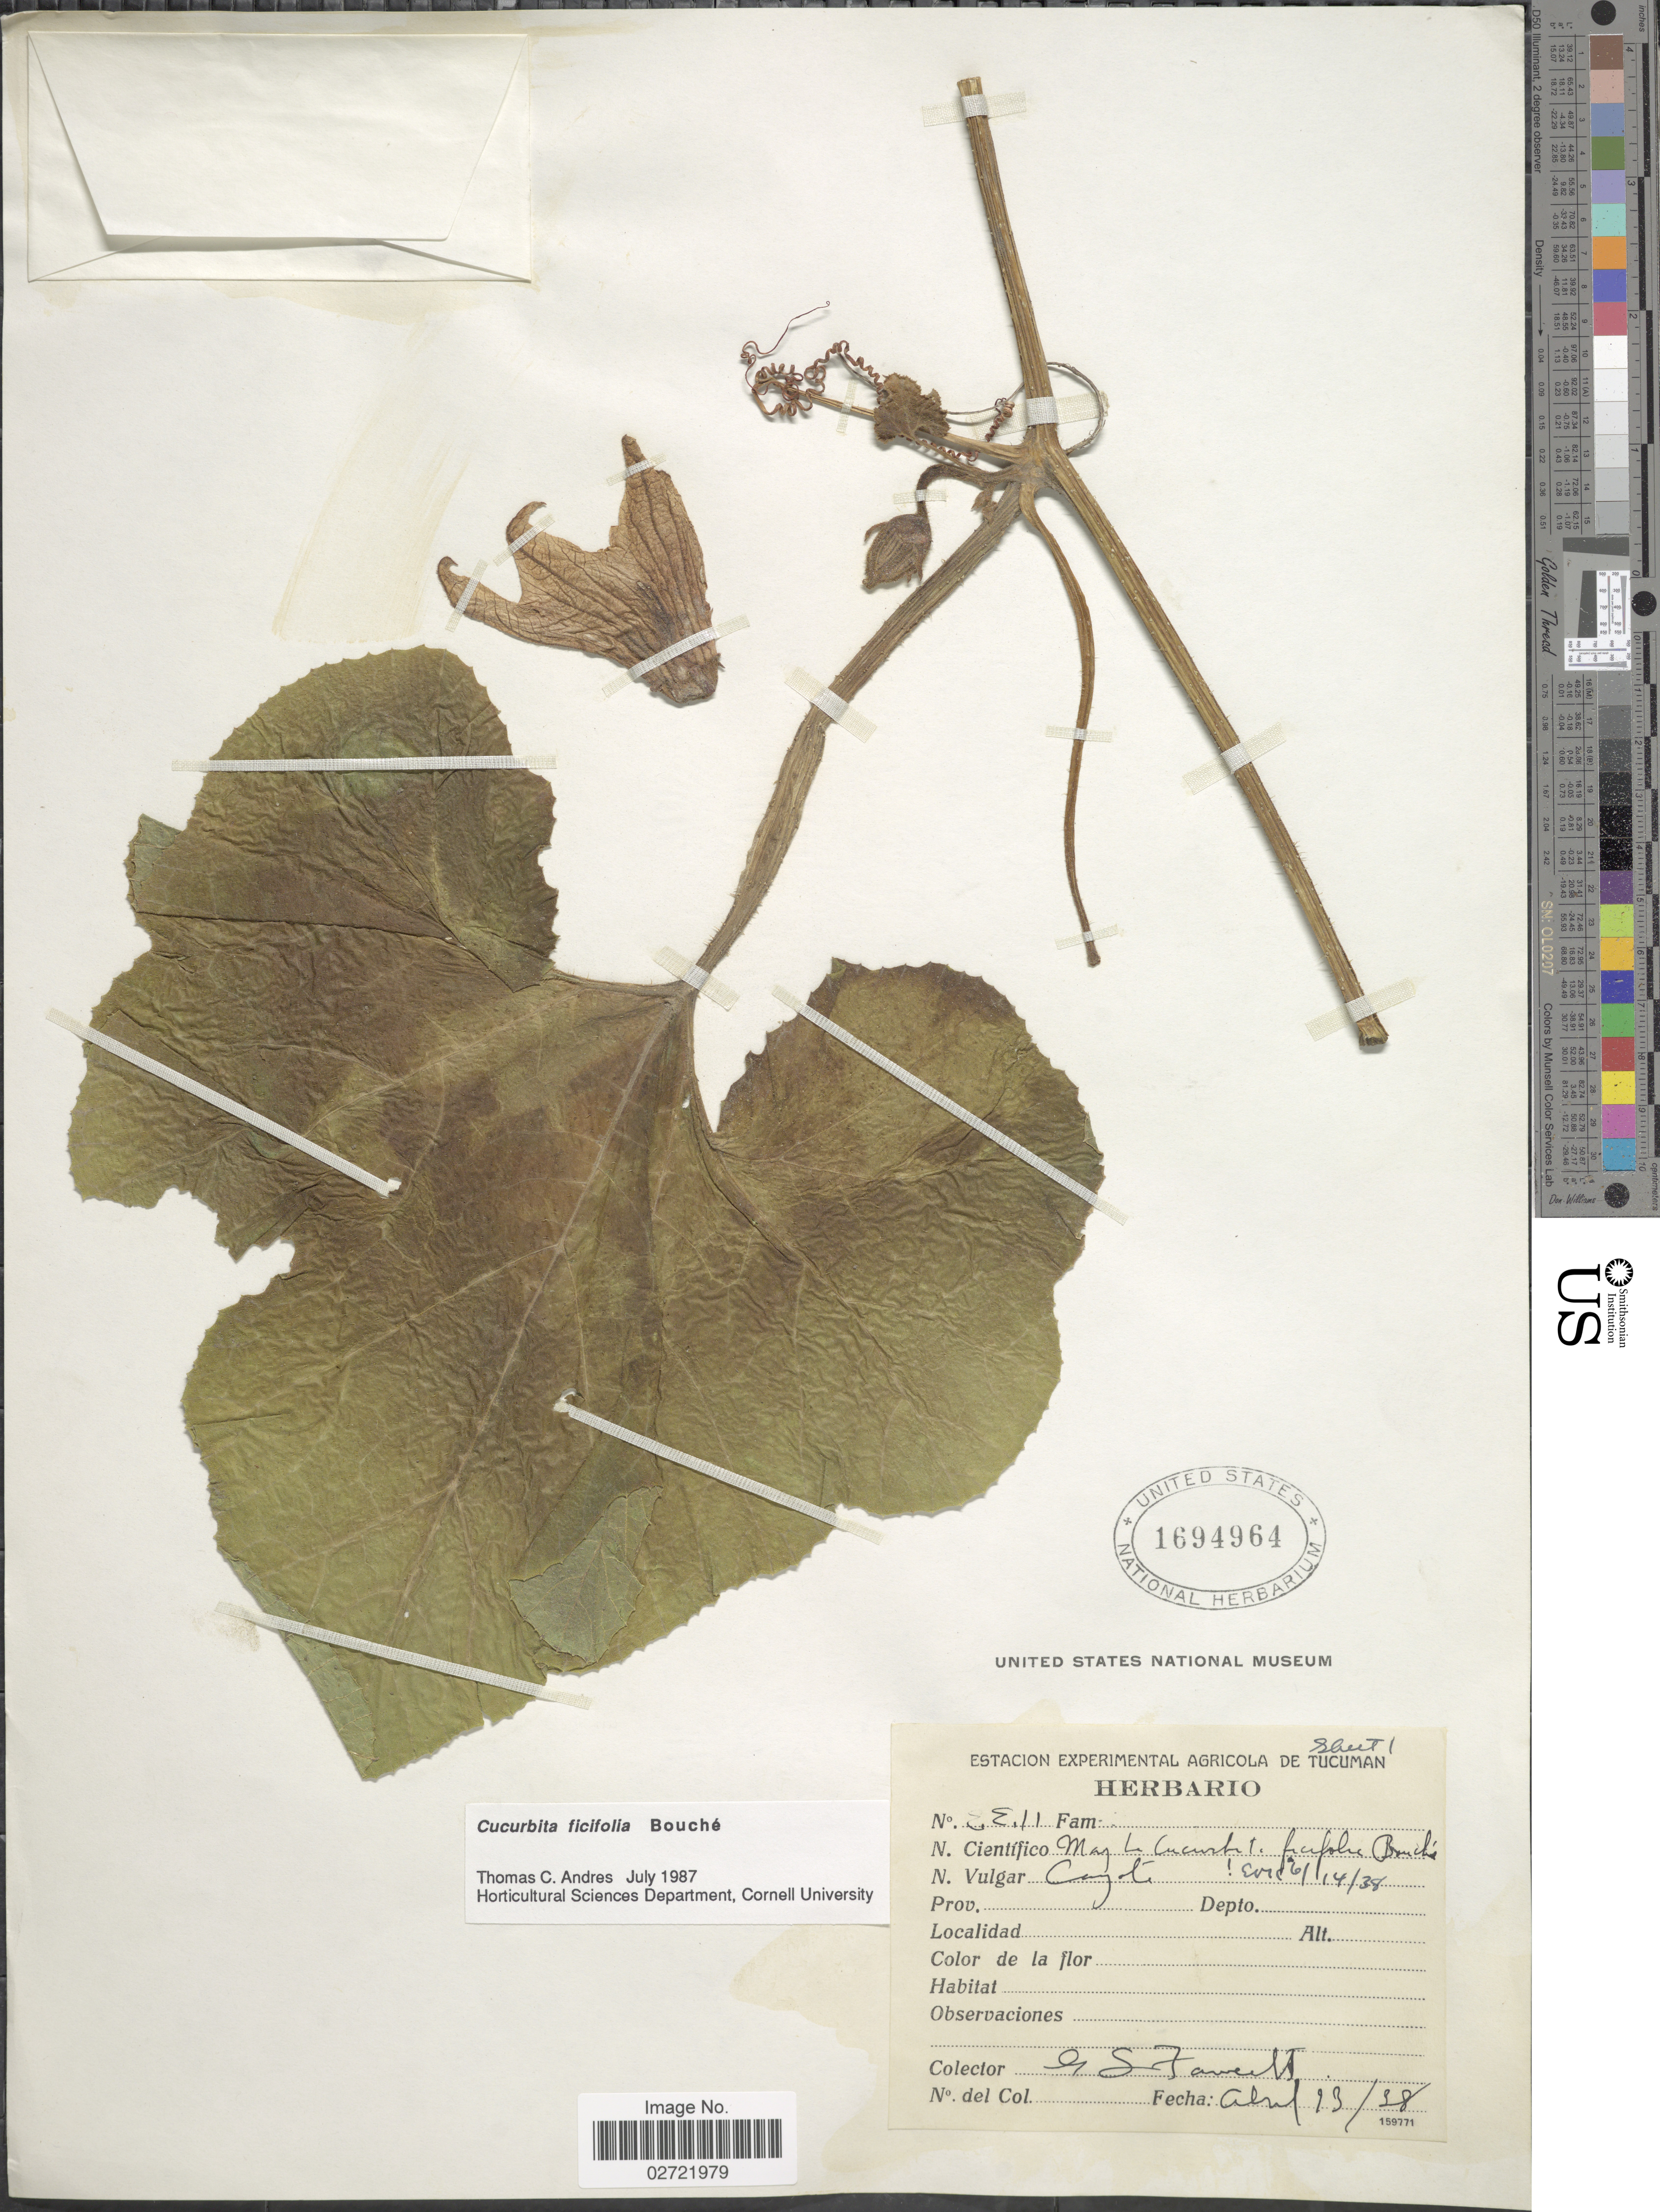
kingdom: Plantae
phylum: Tracheophyta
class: Magnoliopsida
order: Cucurbitales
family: Cucurbitaceae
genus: Cucurbita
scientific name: Cucurbita ficifolia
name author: C.D. Bouché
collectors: G. Fawcett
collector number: E,E, 11*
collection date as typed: Transcribed d/m/y: 13/8/38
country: Argentina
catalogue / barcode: US 1694964